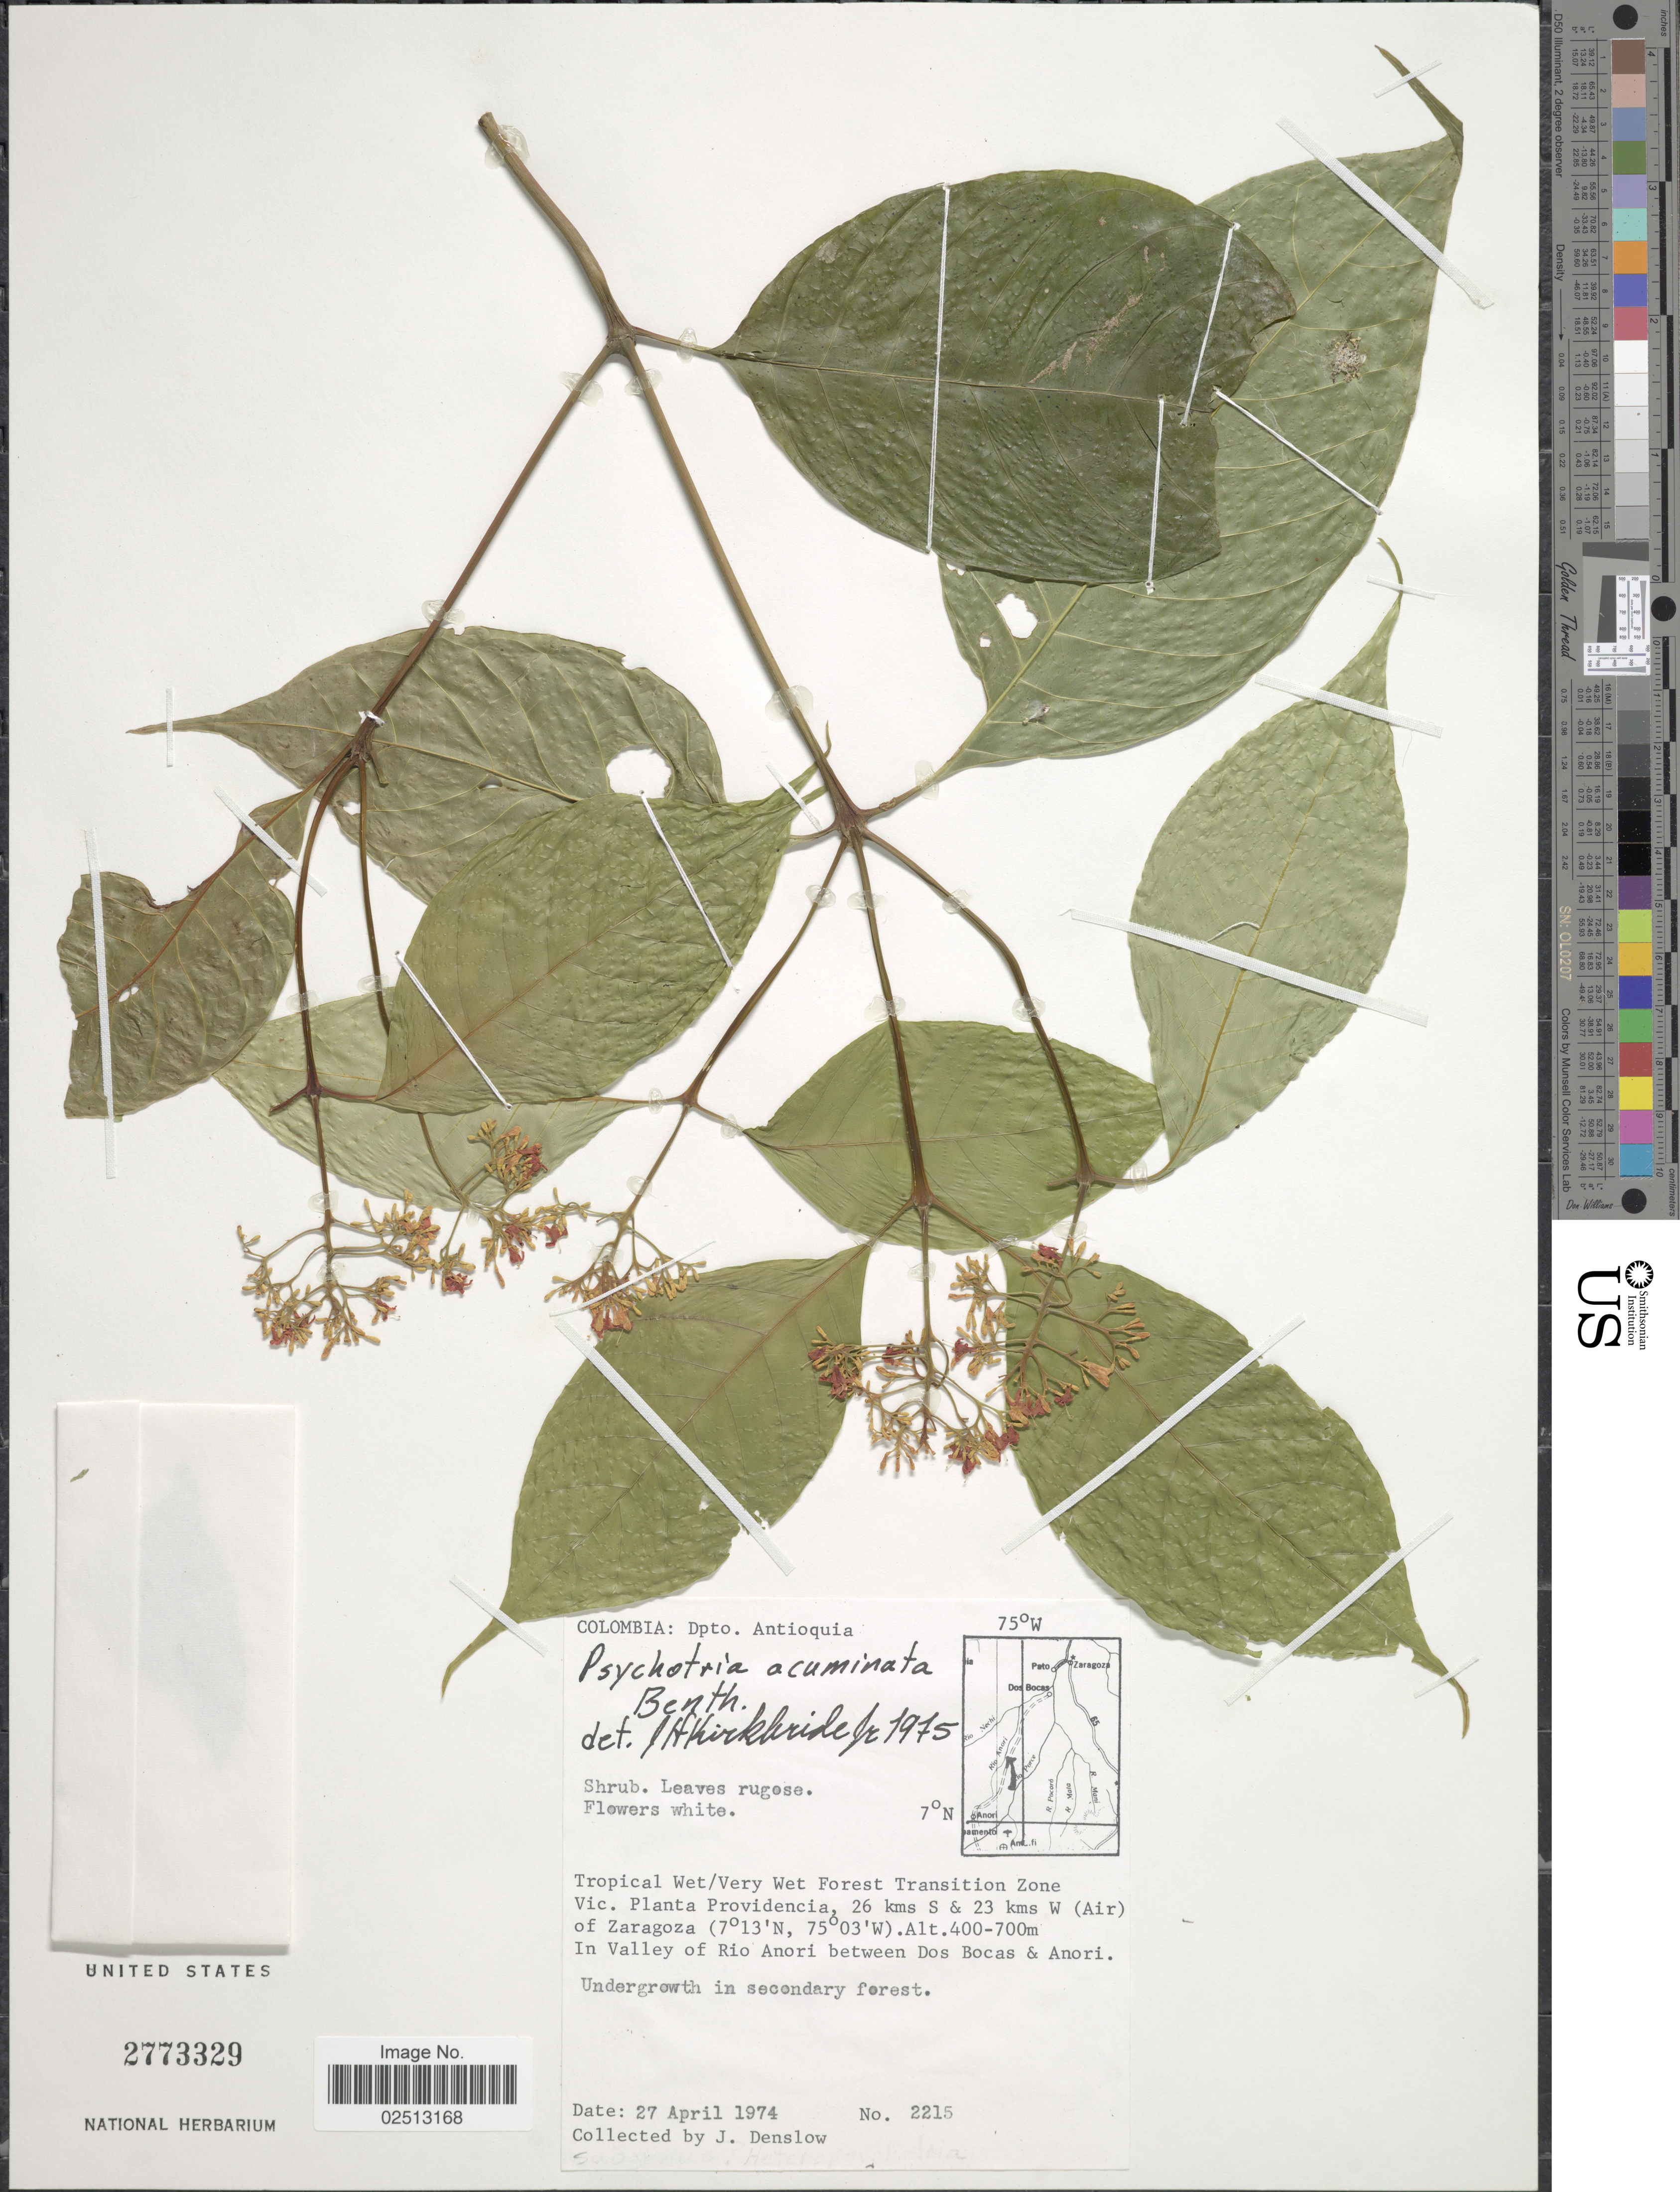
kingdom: Plantae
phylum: Tracheophyta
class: Magnoliopsida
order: Gentianales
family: Rubiaceae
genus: Psychotria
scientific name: Psychotria acuminata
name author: Benth.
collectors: J. Denslow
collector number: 2215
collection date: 1975-04-27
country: Colombia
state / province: Antioquia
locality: Dpto. Antioquia. Tropical Wet/Very Wet Forest Transition Zone Vic. Planta Providencia, 26 kms S & 23 kms W (Air) of Zaragoza. In valley of Rio Anori between Dos Bocas & Anori.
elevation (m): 400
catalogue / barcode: US 2773329